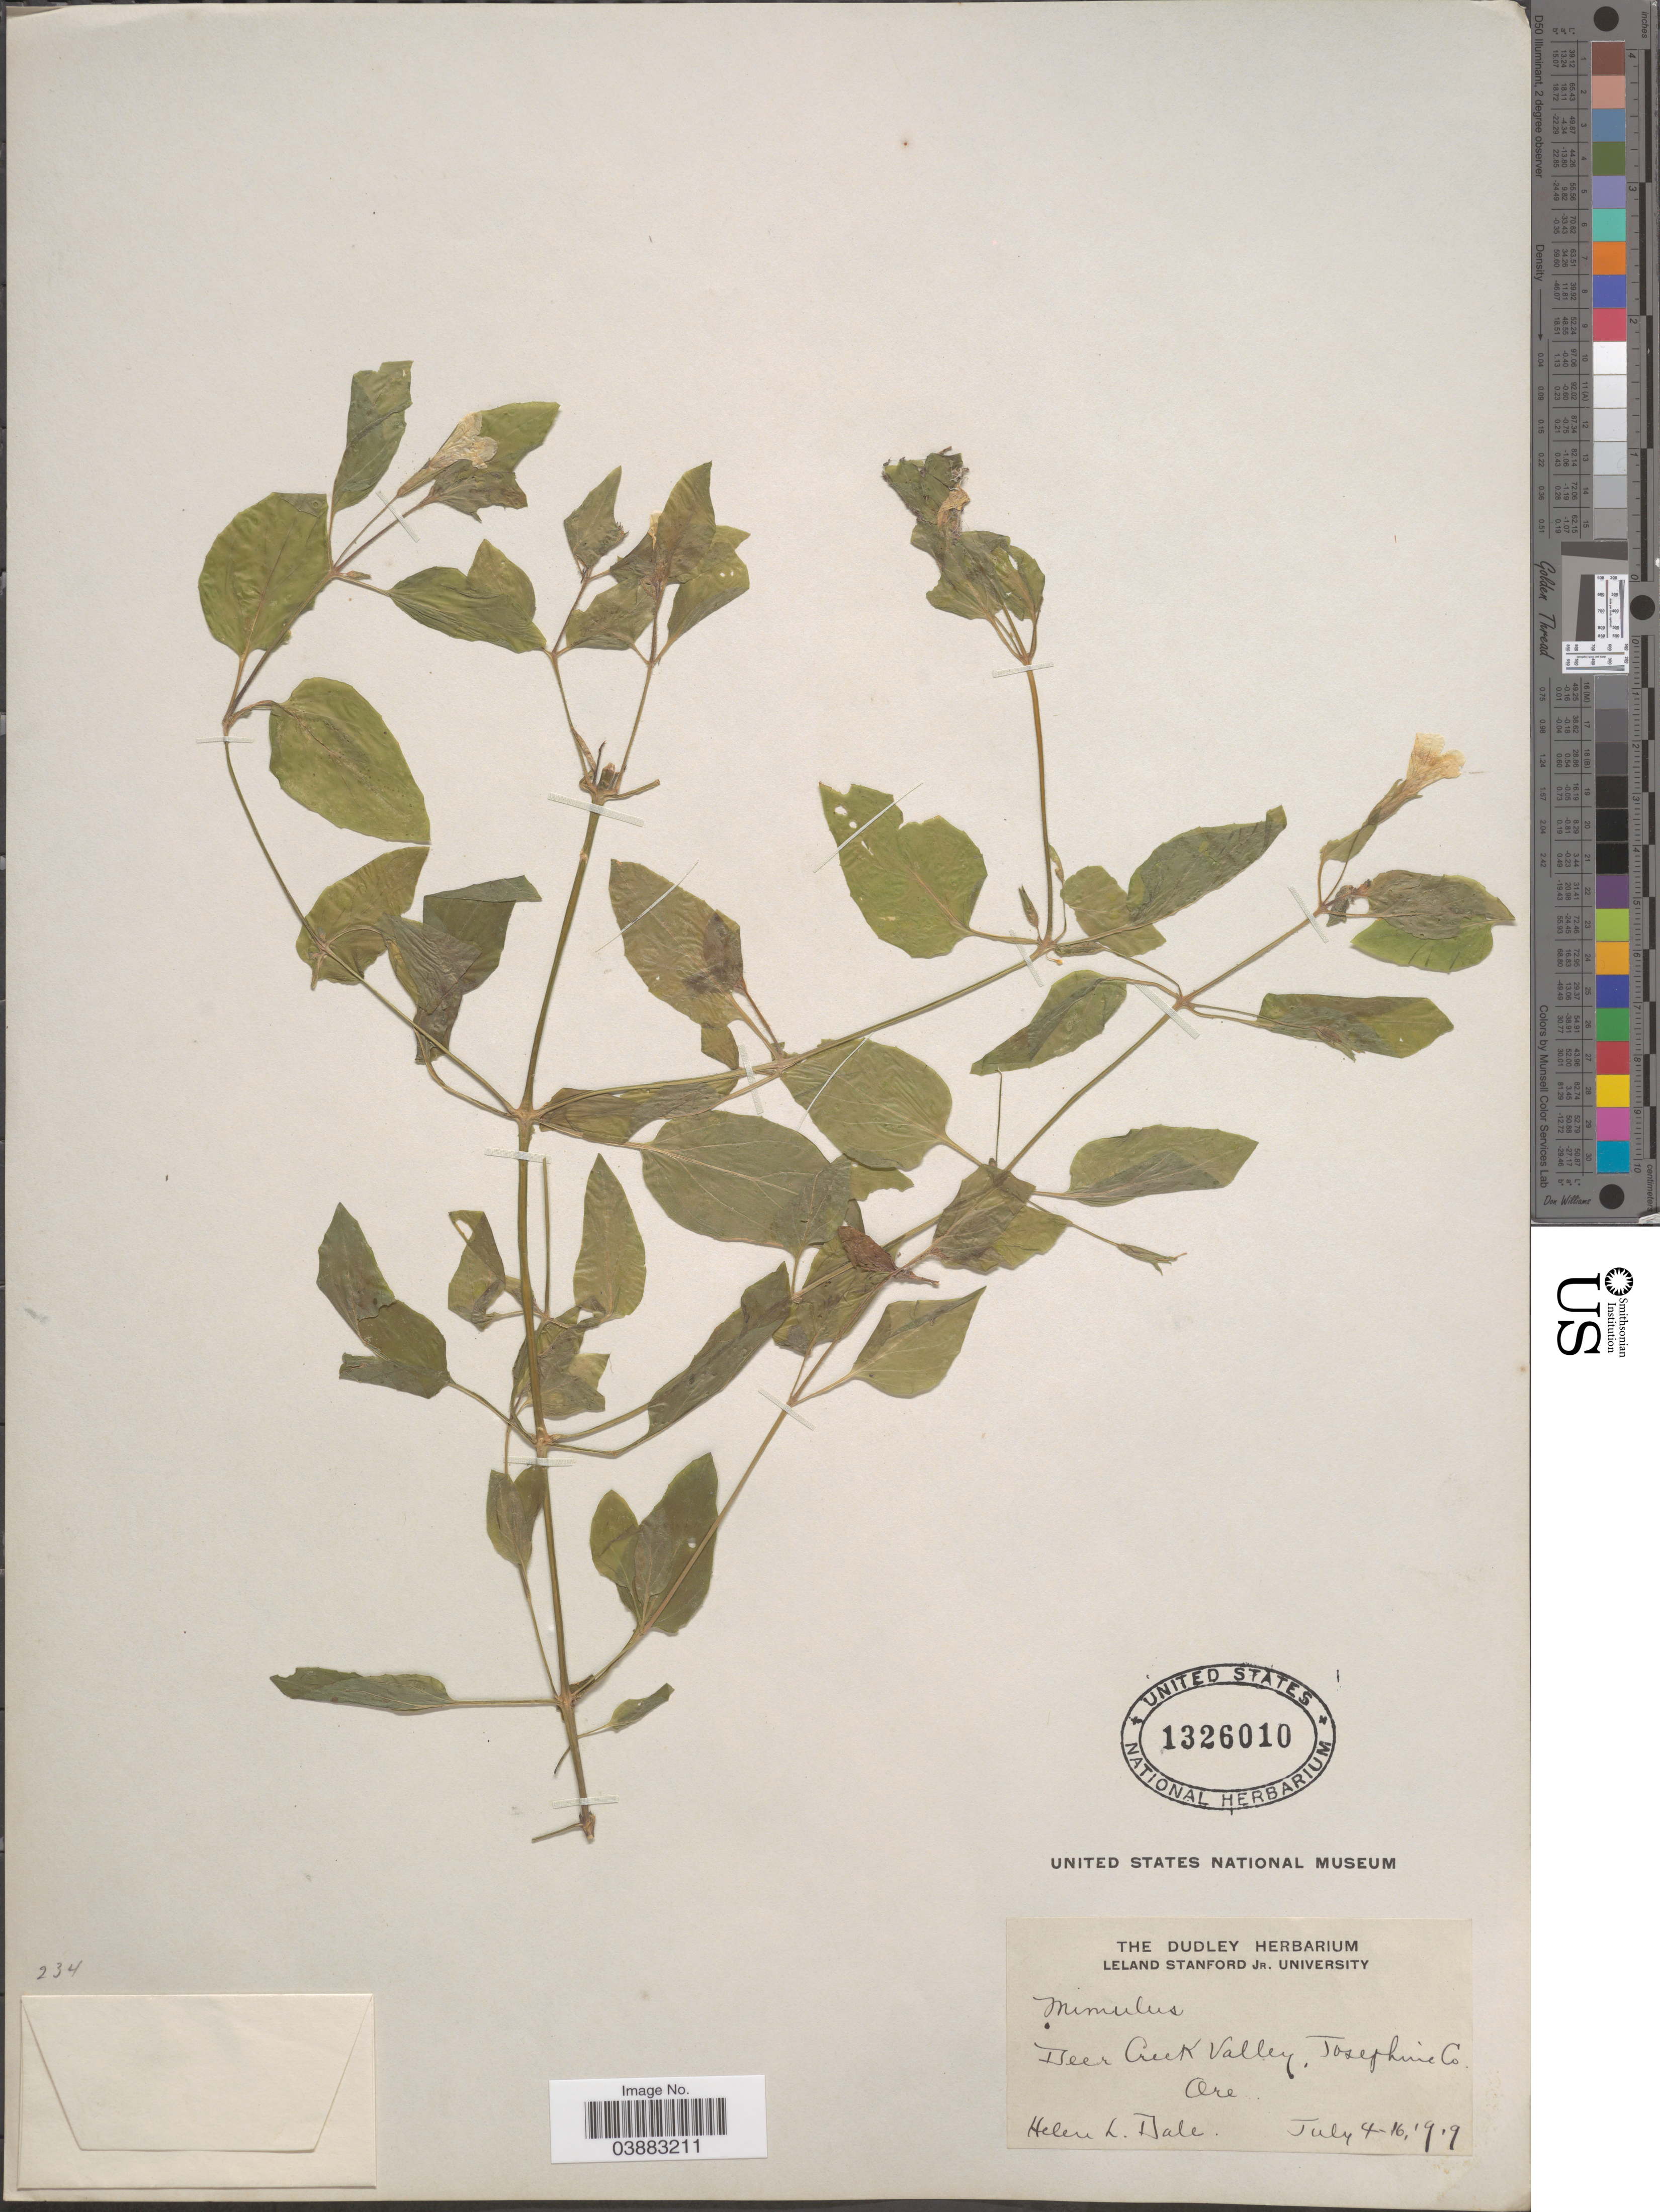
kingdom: Plantae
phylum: Tracheophyta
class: Magnoliopsida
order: Lamiales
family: Phrymaceae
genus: Mimulus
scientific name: Mimulus sp.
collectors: H. Dale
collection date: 1919-07-04/1919-07-16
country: United States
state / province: Oregon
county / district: Josephine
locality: Beer Creek Valley, Josephine Co.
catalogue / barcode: US 1326010